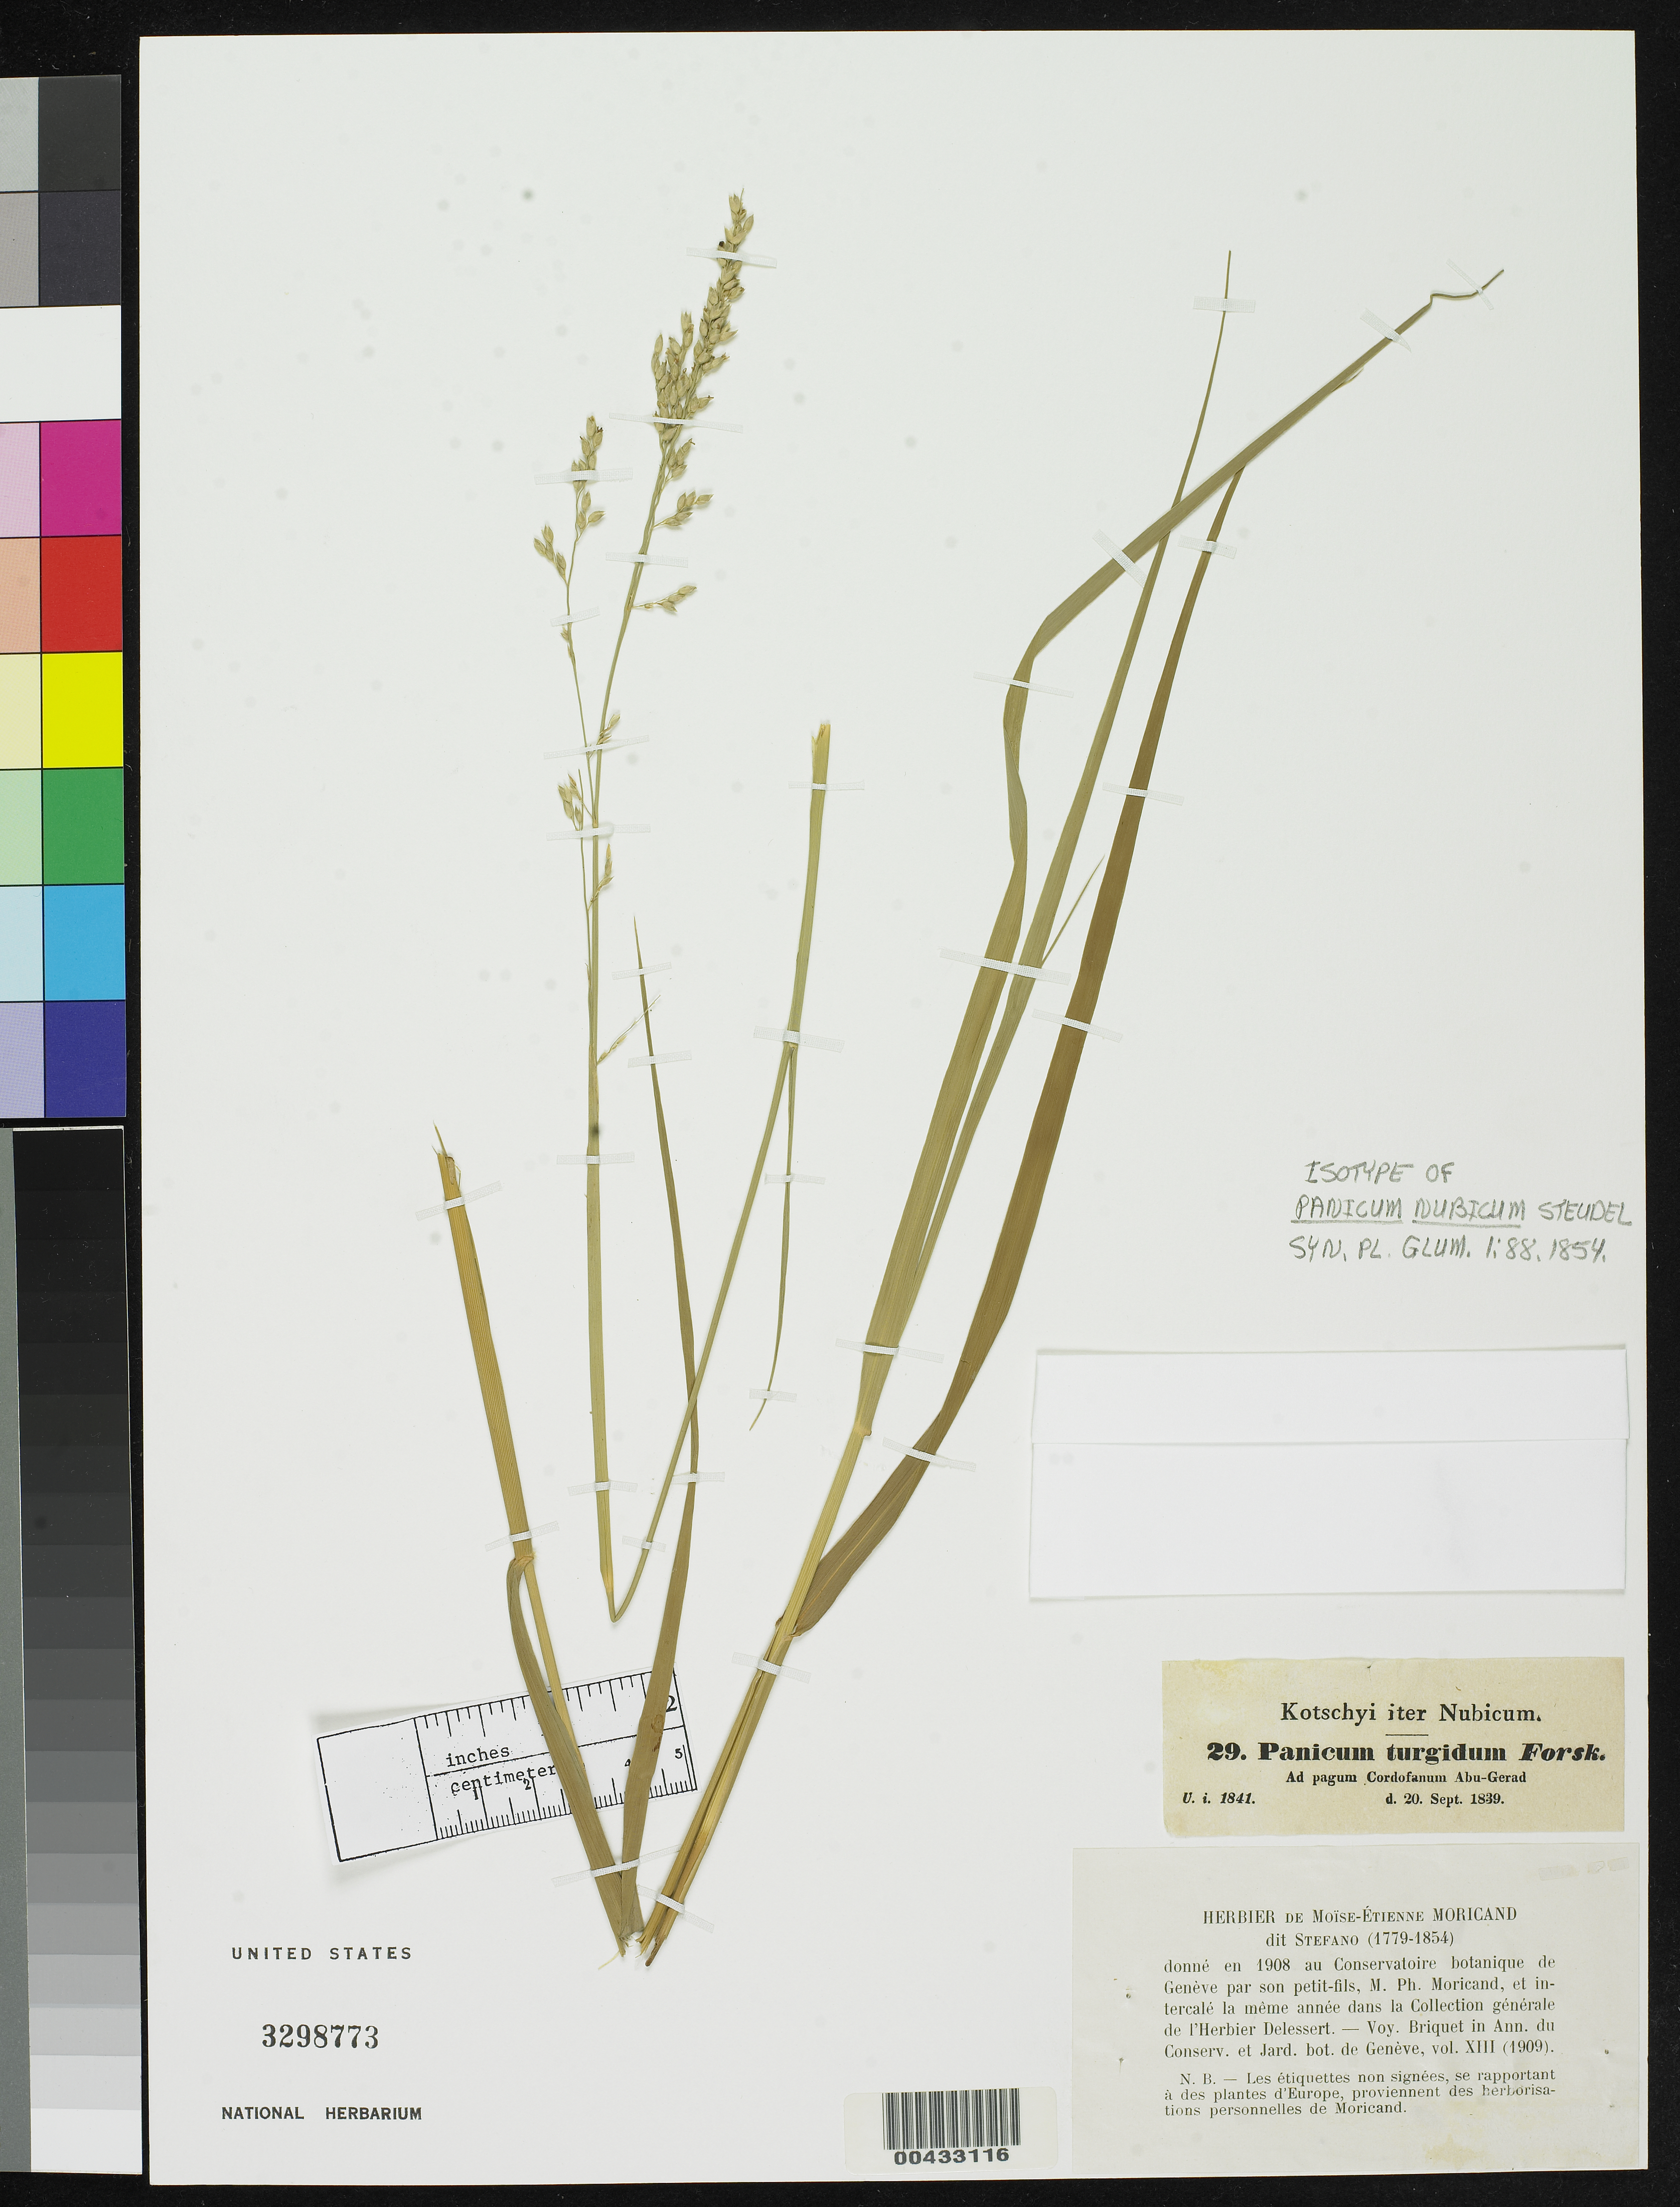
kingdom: Plantae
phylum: Tracheophyta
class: Liliopsida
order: Poales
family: Poaceae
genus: Panicum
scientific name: Panicum nubicum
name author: Steud.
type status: Isotype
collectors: K. G. Kotschy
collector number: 29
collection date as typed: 20 Sep 1839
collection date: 1839-09-20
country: Sudan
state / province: Ġharb Kurdufān / Janūb Kurdufān / Shamāl Kurdufān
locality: Ad Pagum Cordofanum Abu-Gerad. [to Kurdofan District Abu-Gerad].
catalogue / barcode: US 3298773